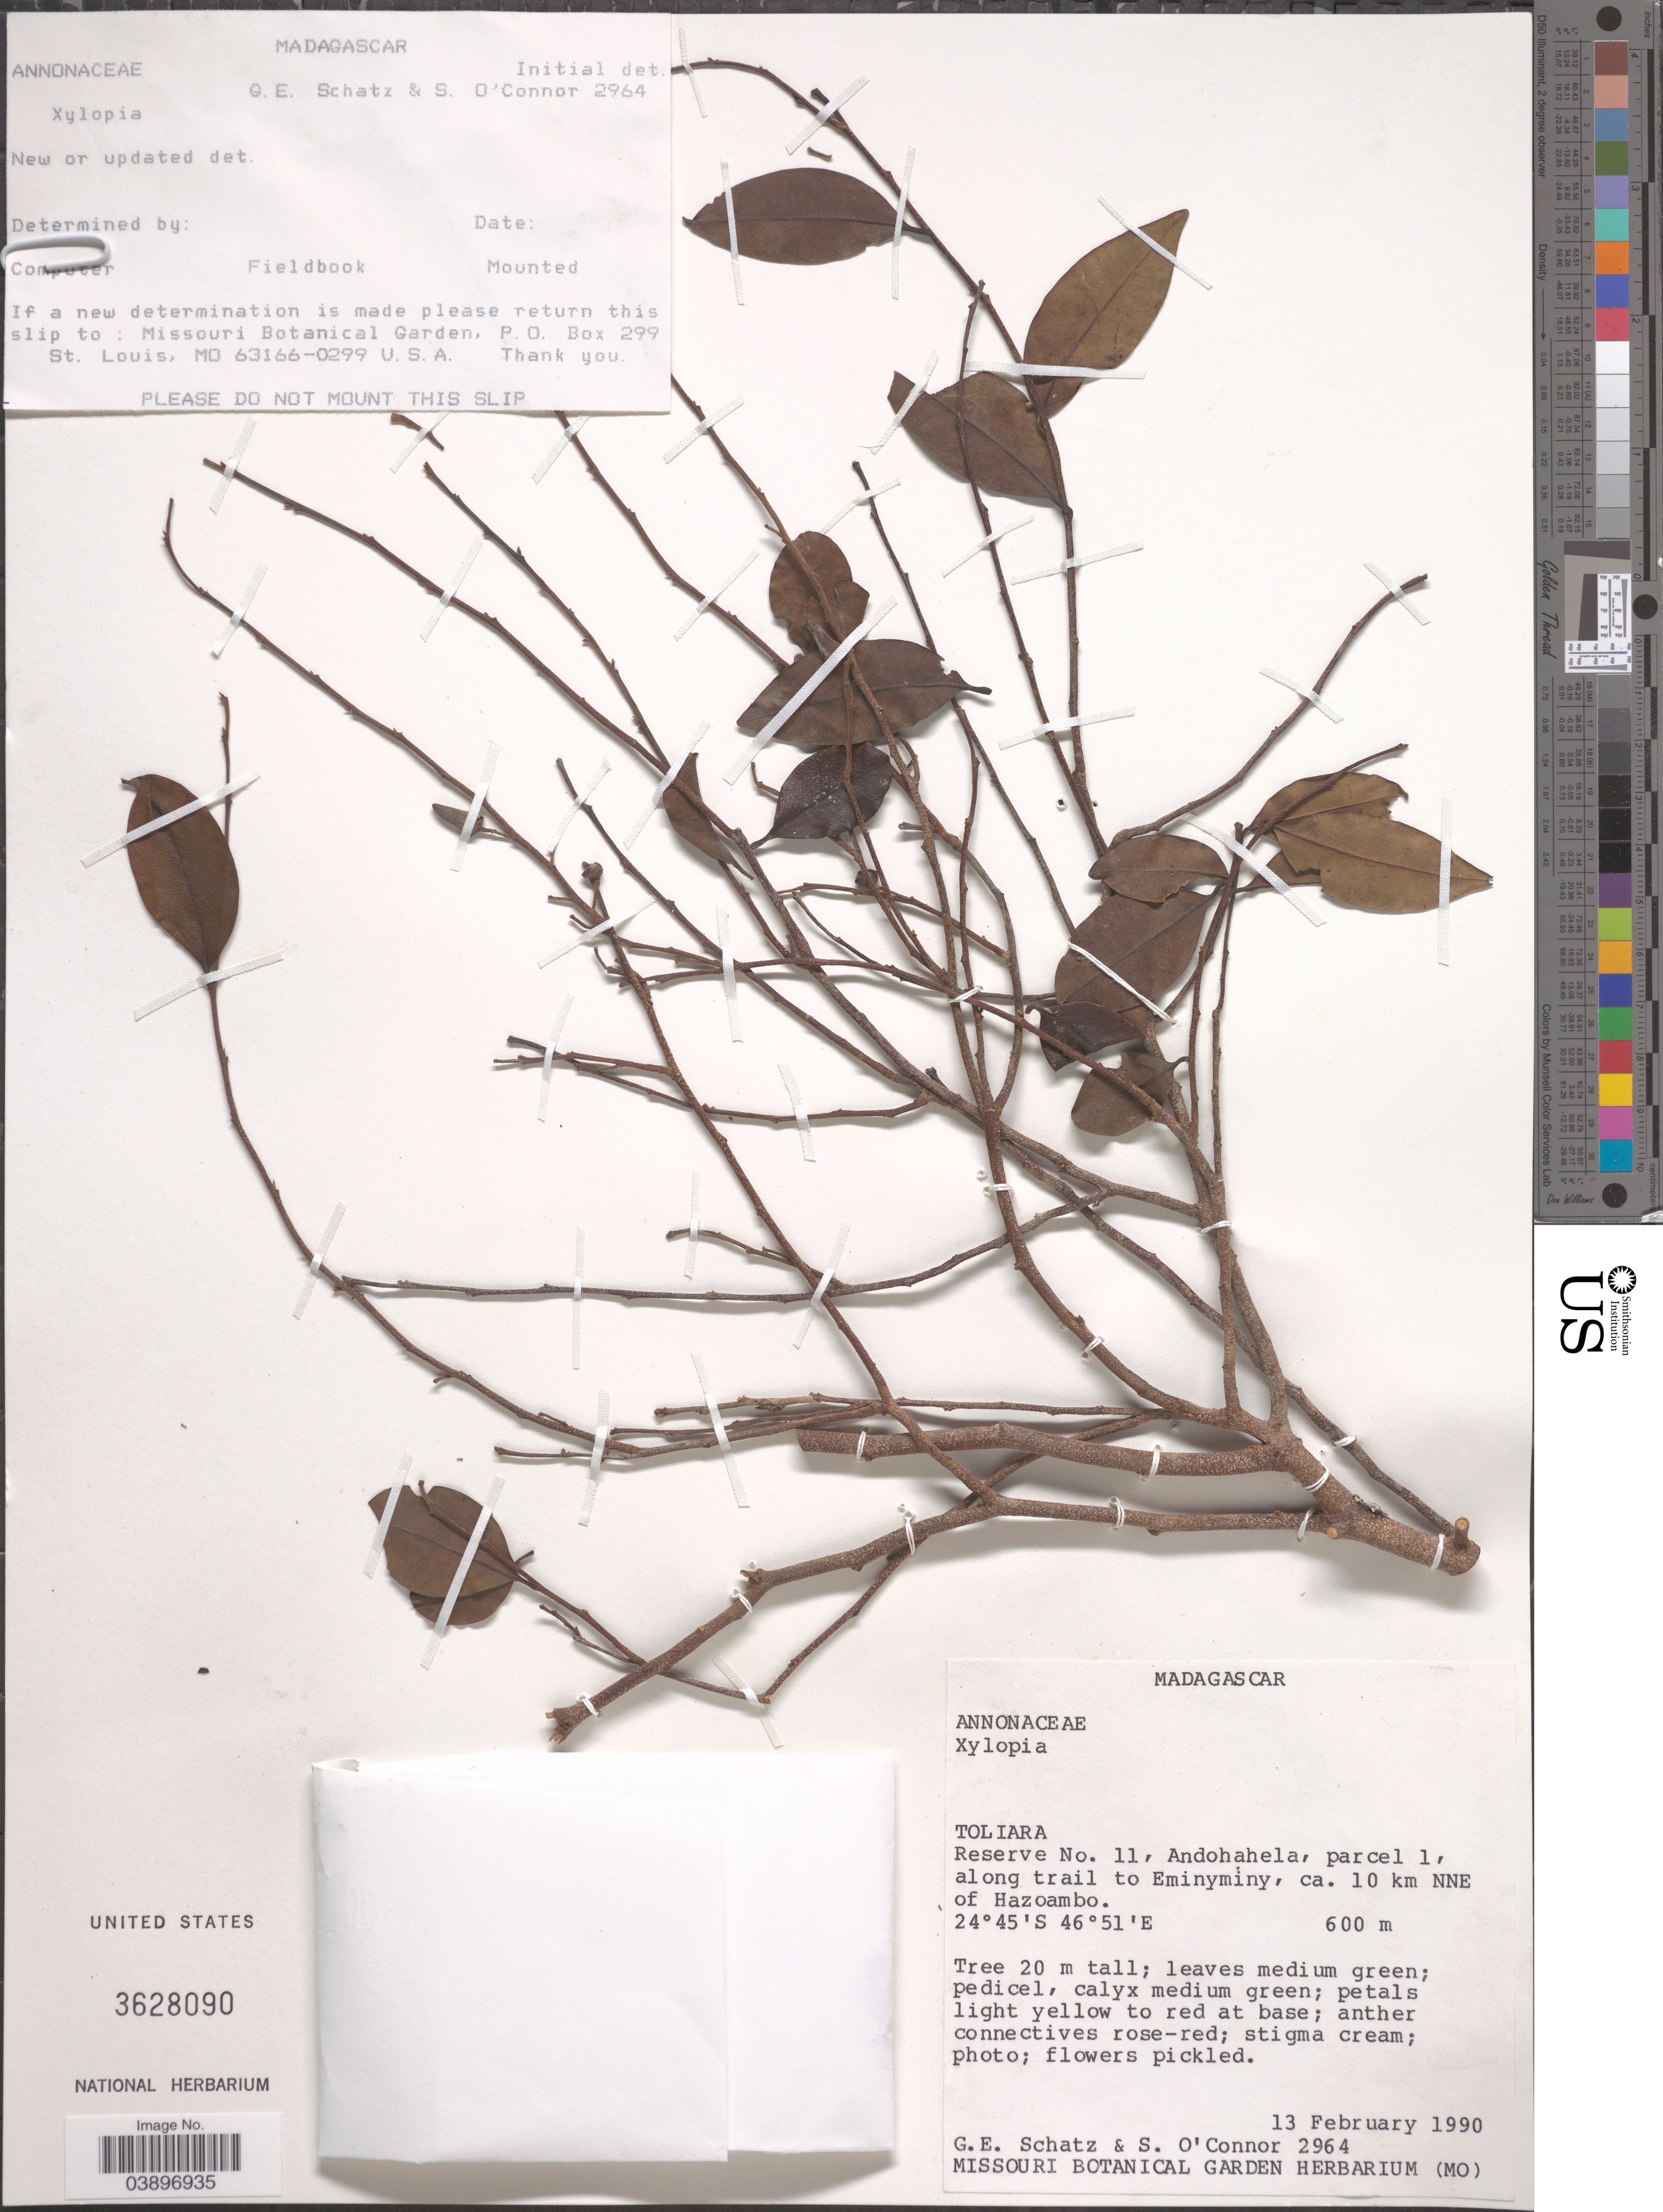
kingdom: Plantae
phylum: Tracheophyta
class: Magnoliopsida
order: Magnoliales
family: Annonaceae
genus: Xylopia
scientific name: Xylopia sp.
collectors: G. Schatz & S. O'Connor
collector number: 2964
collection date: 1990-02-13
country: Madagascar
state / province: Anosy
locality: Reserve No. 11, Andohahela, parcel 1, along trail to Eminyminy, ca. 10 km NNE of Hazoambo.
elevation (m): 600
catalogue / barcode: US 3628090